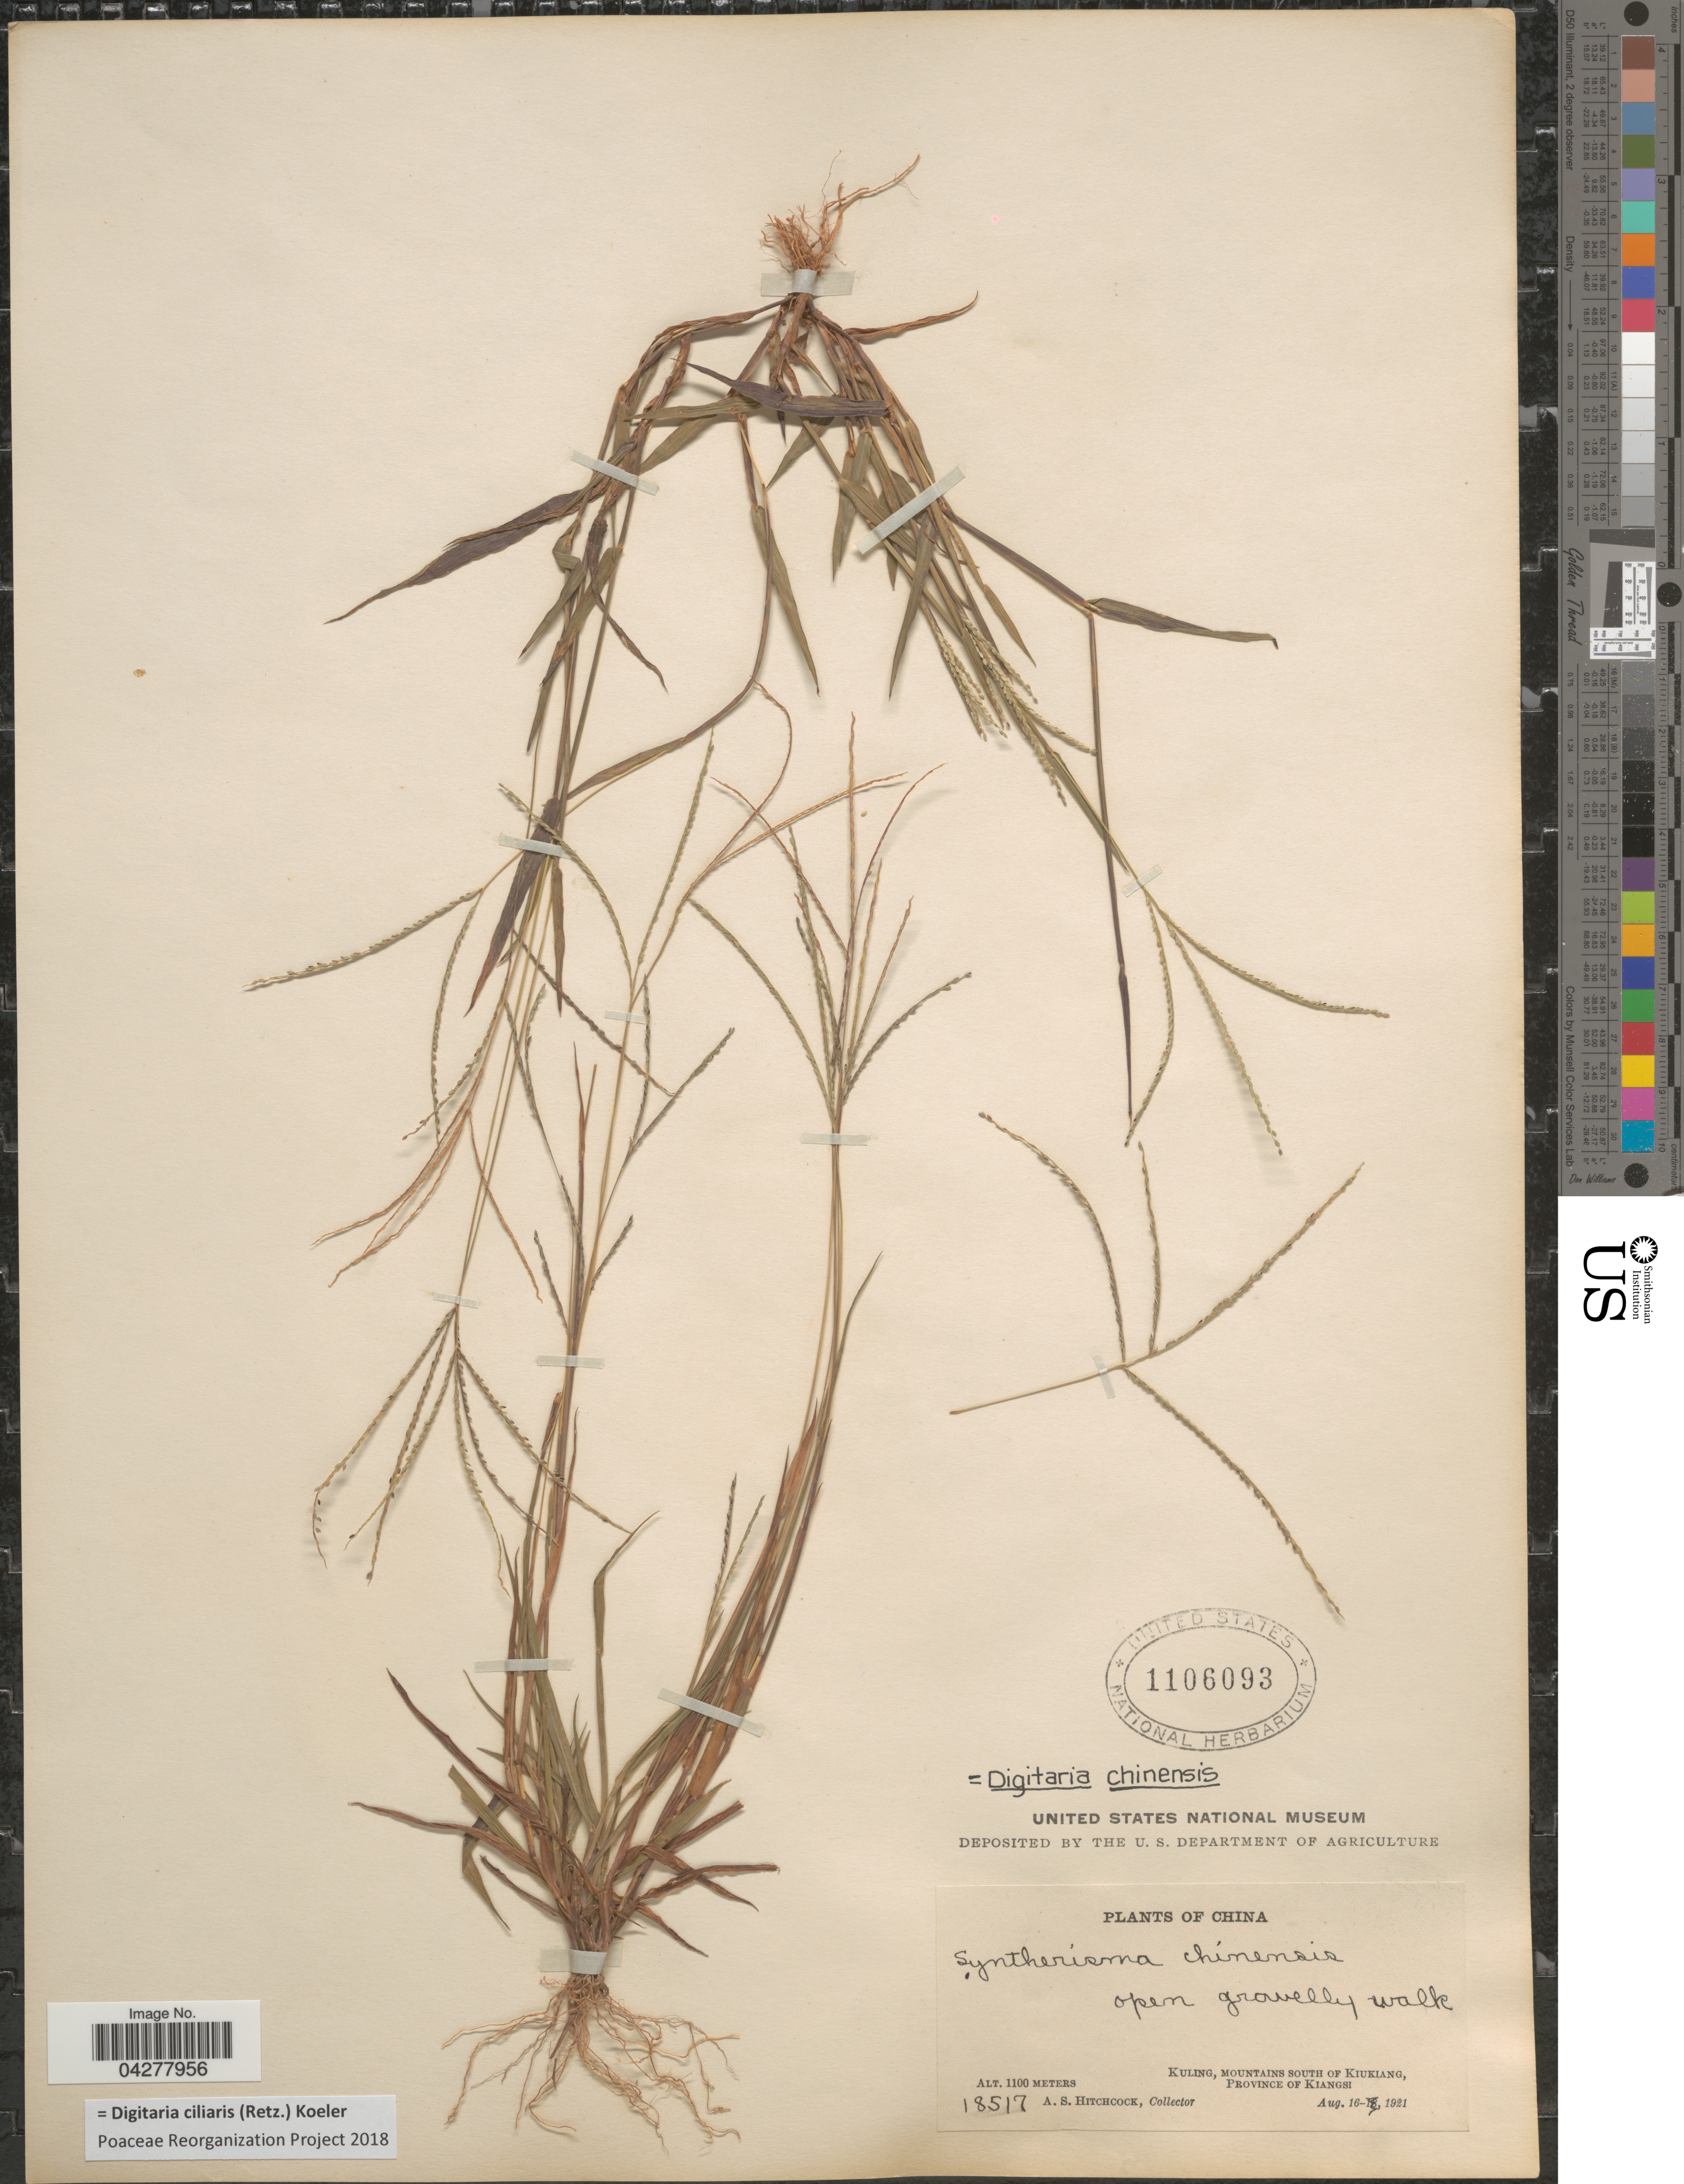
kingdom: Plantae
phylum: Tracheophyta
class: Liliopsida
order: Poales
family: Poaceae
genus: Digitaria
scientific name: Digitaria ciliaris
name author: (Retz.) Koeler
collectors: A. S. Hitchcock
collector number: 18517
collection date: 1921-08-16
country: China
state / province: Jiangxi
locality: Open gravelly walk. Kuling, Mountains South of Kiukiang, Province of Kiangsi.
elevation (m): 1100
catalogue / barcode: US 1106093